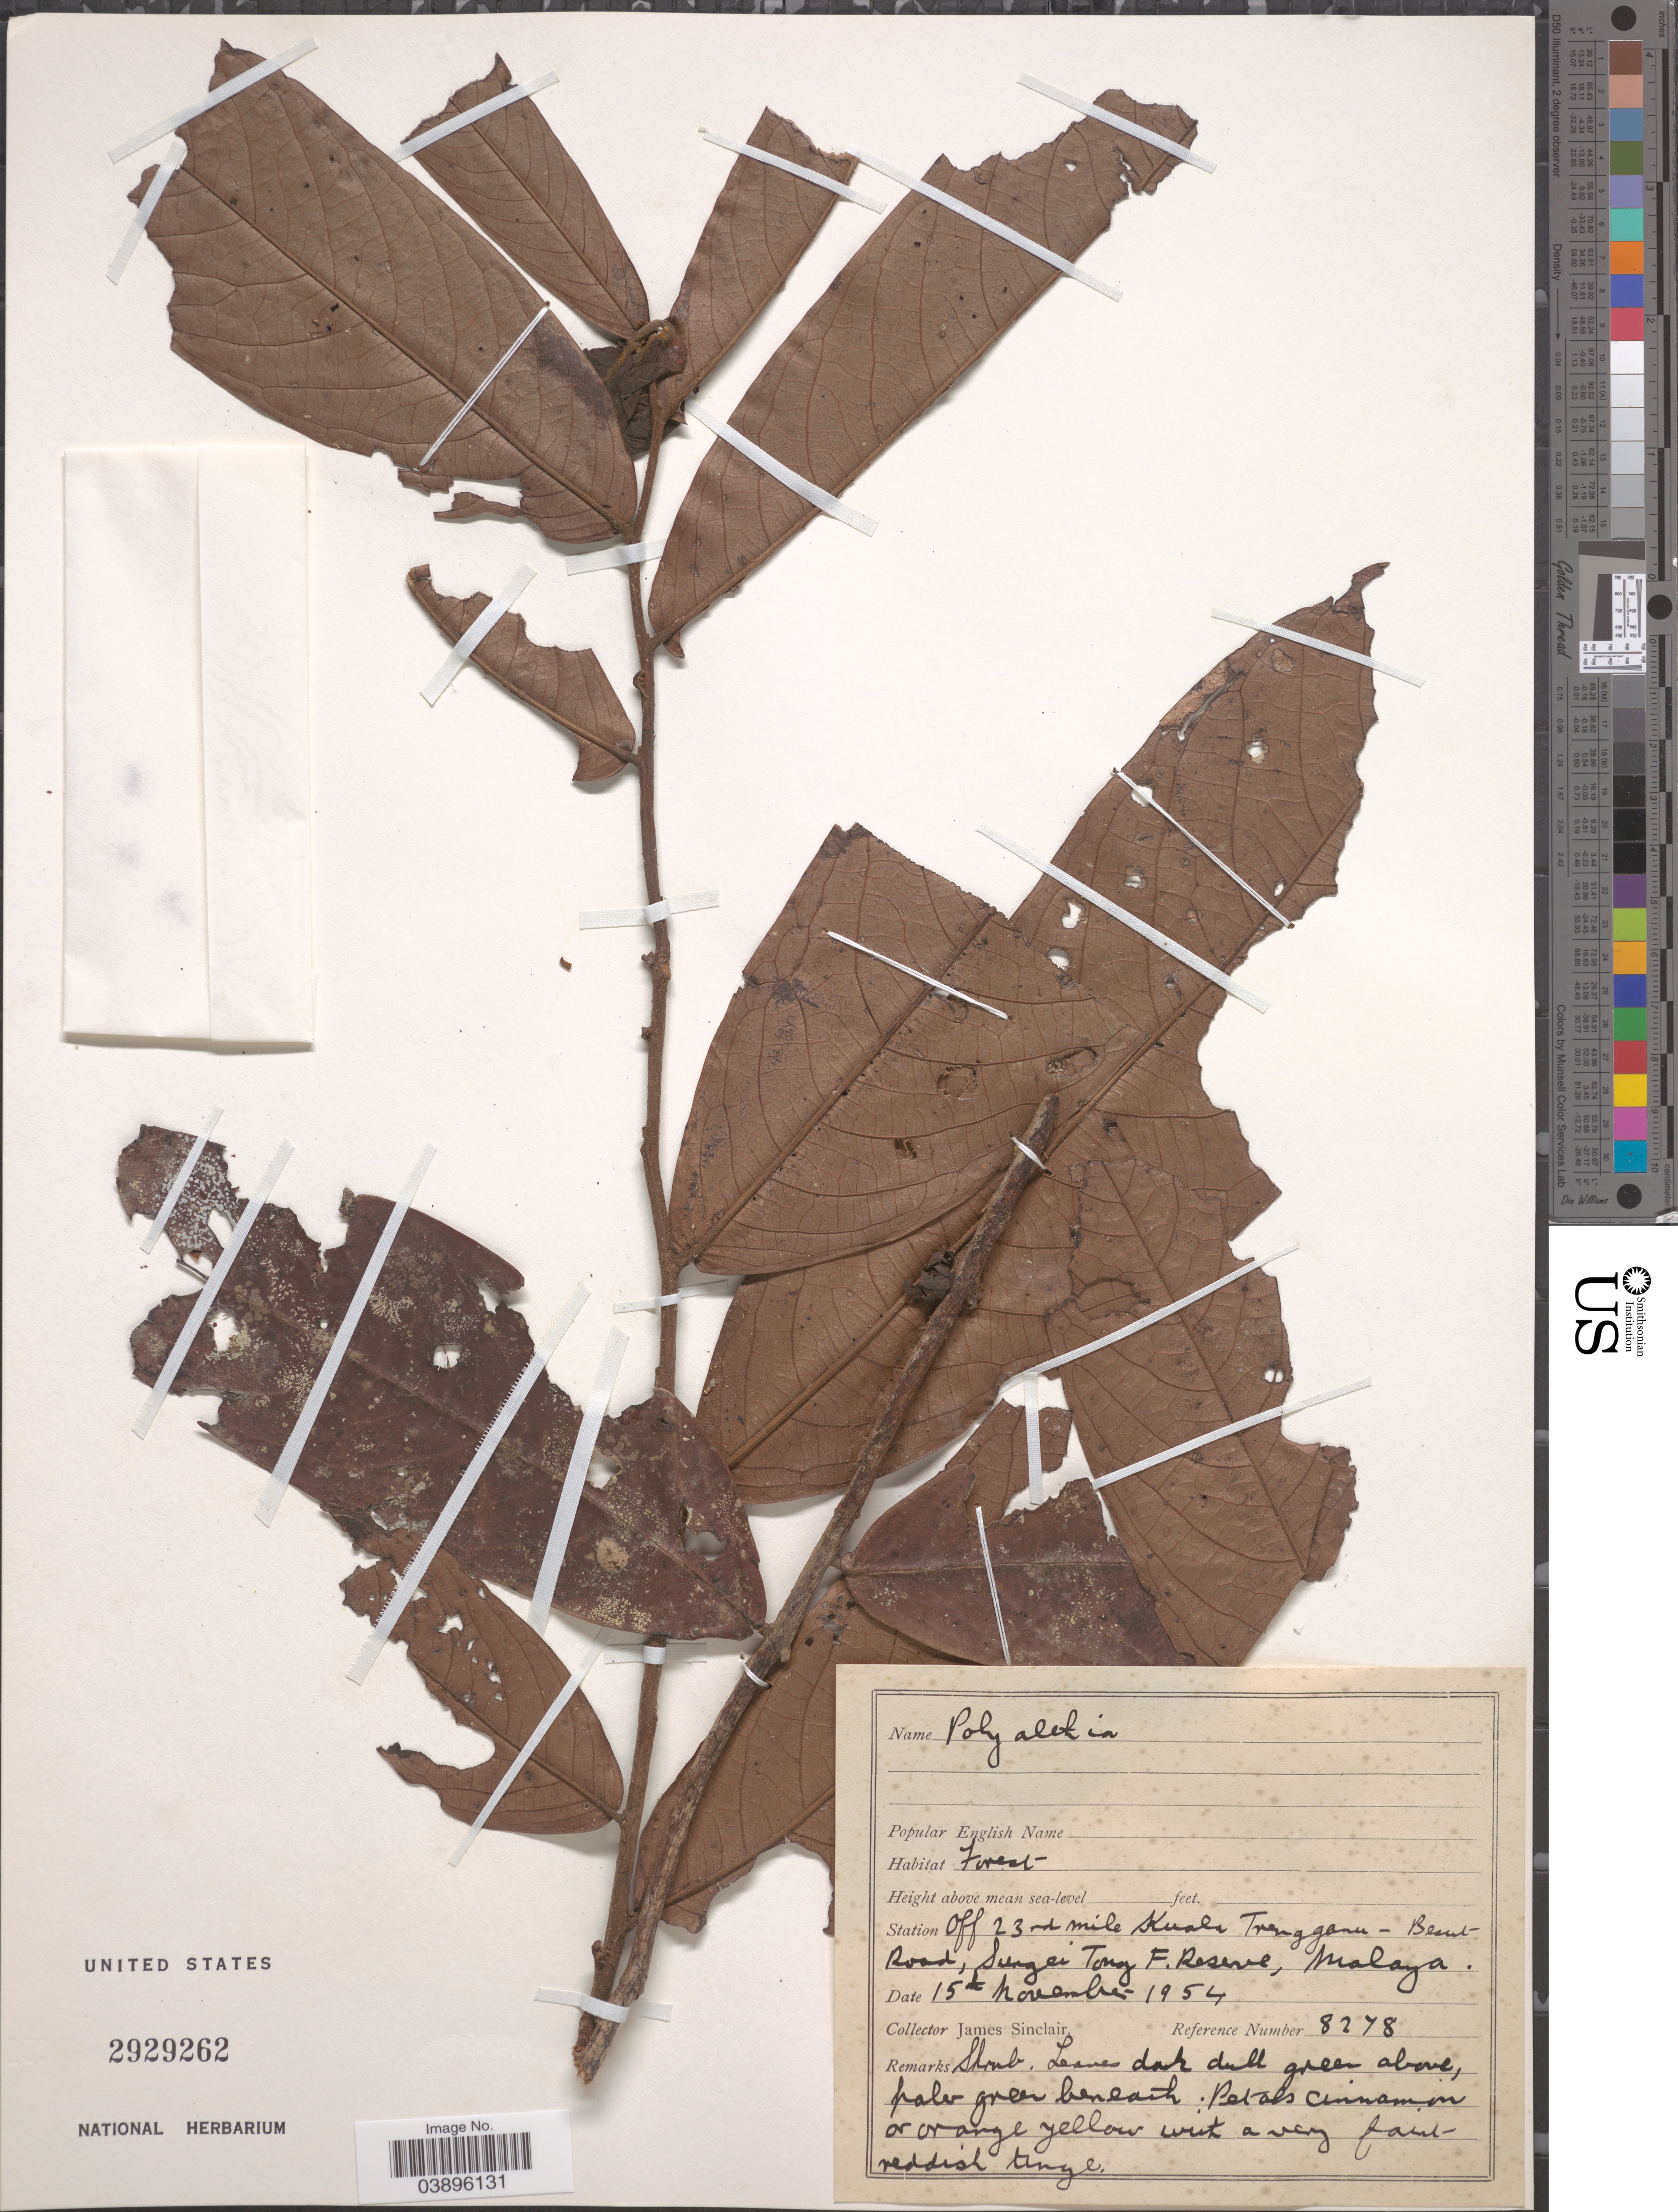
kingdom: Plantae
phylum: Tracheophyta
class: Magnoliopsida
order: Magnoliales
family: Annonaceae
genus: Polyalthia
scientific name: Polyalthia sp.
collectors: J. Sinclair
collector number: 8278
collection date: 1954-11-15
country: Malaysia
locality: Station Off 23 rd mile Kuala Trengganu - Besut Road, Sungei Tong F. Reserve, Malaya.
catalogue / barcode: US 2929262